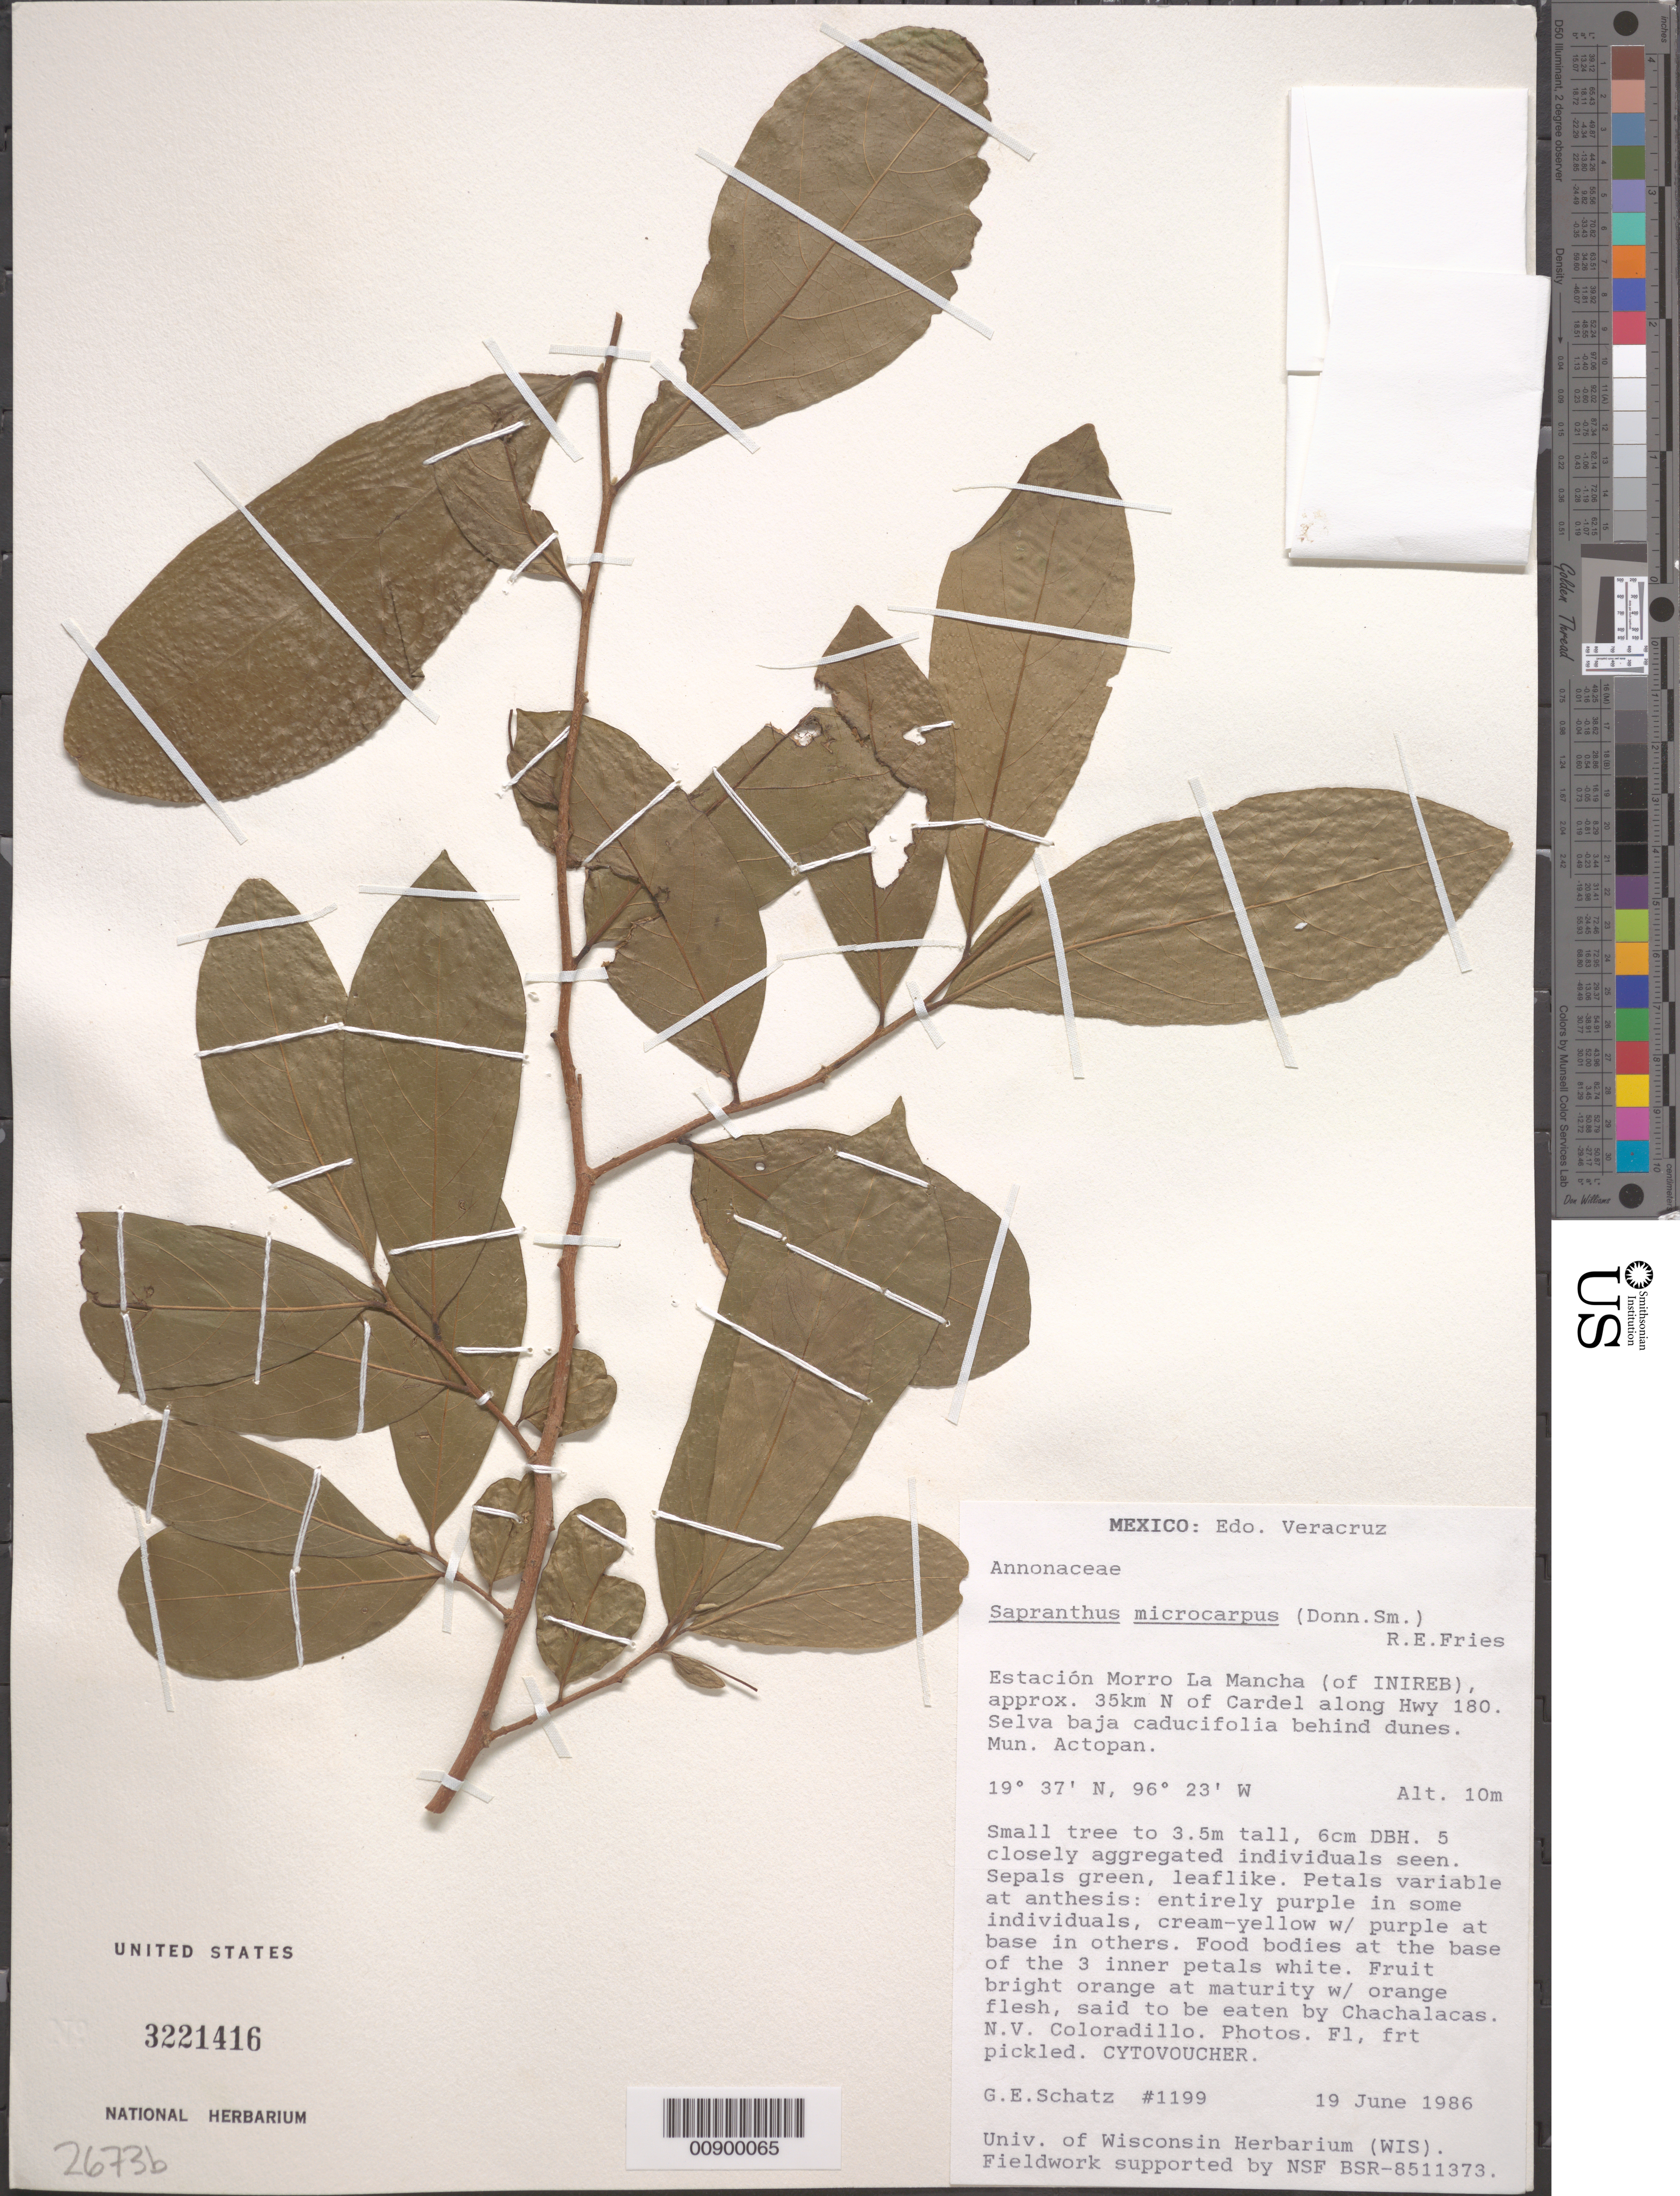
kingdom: Plantae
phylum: Tracheophyta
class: Magnoliopsida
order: Magnoliales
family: Annonaceae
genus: Sapranthus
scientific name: Sapranthus microcarpus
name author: (Donn. Sm.) R.E. Fr.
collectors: G. Schatz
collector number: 1199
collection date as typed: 19 Jun 1986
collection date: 1986-06-19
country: Mexico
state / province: Veracruz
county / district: Actopan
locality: Estación Morro La Mancha (of INIREB), approx. 35 km N of Cardel along Hwy 180. Municipio Actopan, Veracruz.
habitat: Selva baja caducifolia behind dunes.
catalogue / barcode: US 3221416